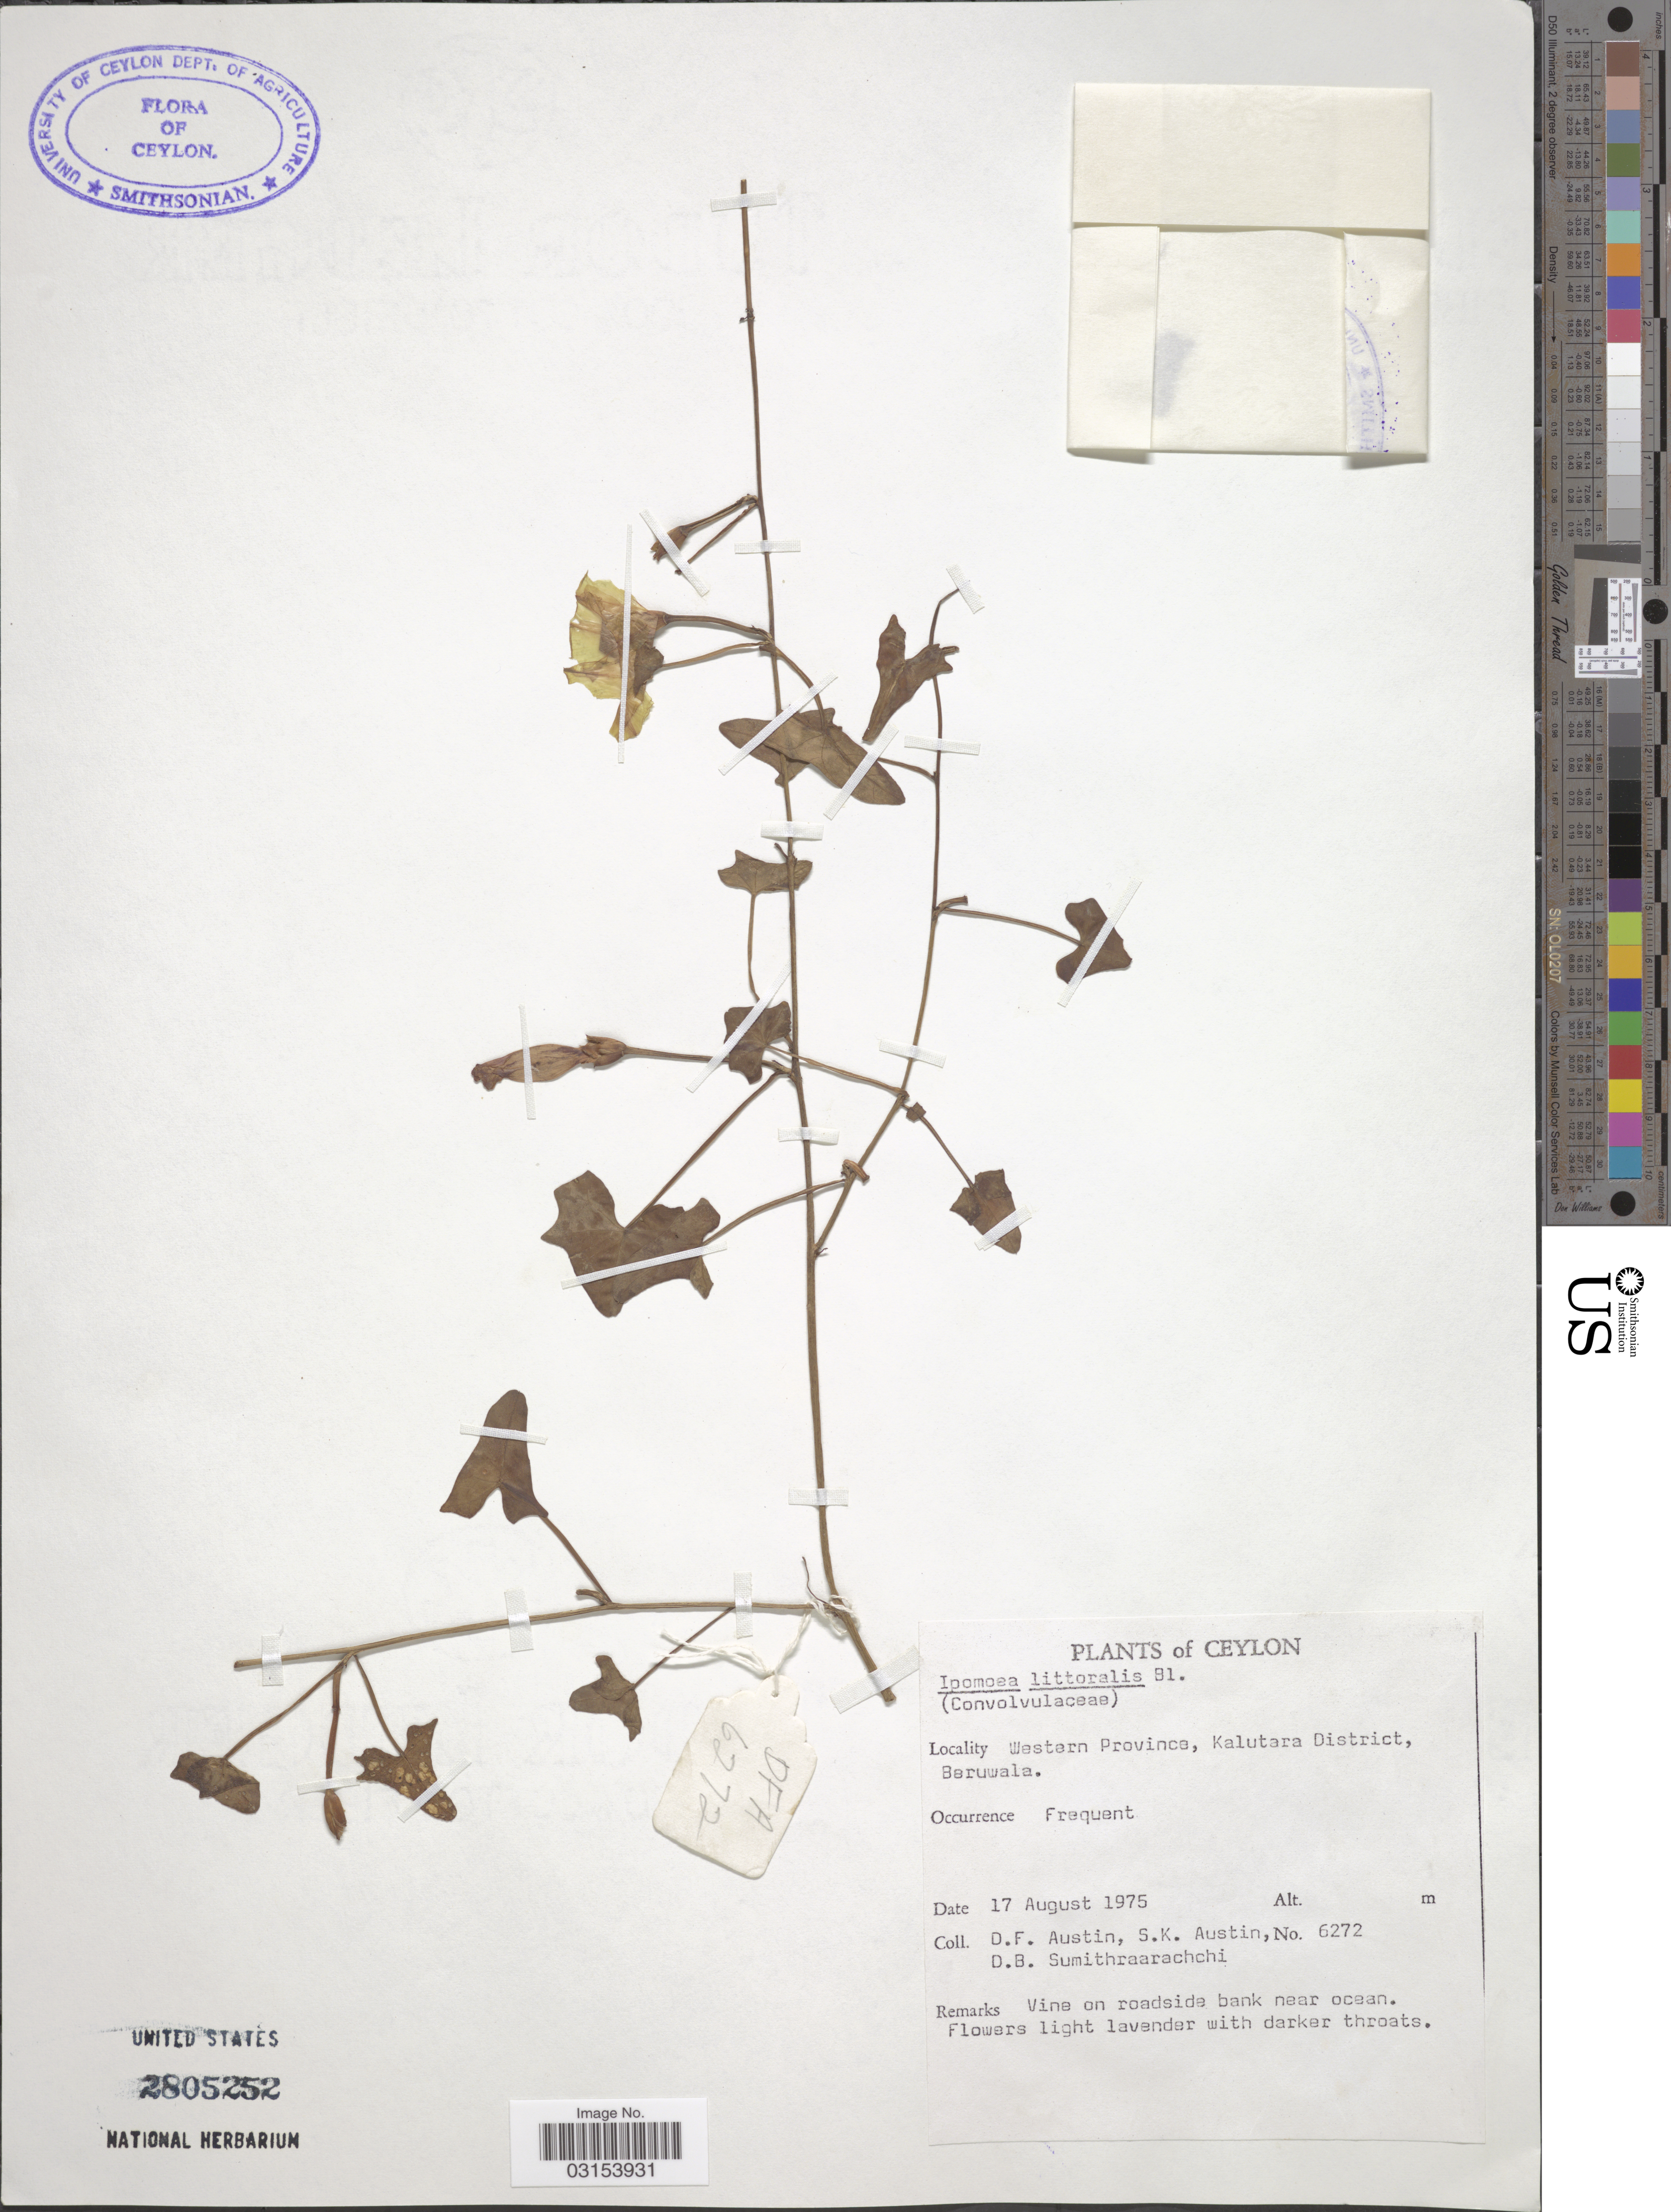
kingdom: Plantae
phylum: Tracheophyta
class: Magnoliopsida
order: Solanales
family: Convolvulaceae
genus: Ipomoea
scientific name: Ipomoea littoralis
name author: Blume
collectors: D. Austin, S. Austin & D. B. Sumithraarachchi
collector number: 6272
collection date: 1975-08-17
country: Sri Lanka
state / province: Western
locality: Ceylon. Kalutara District, Beruwala.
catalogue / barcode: US 2805252